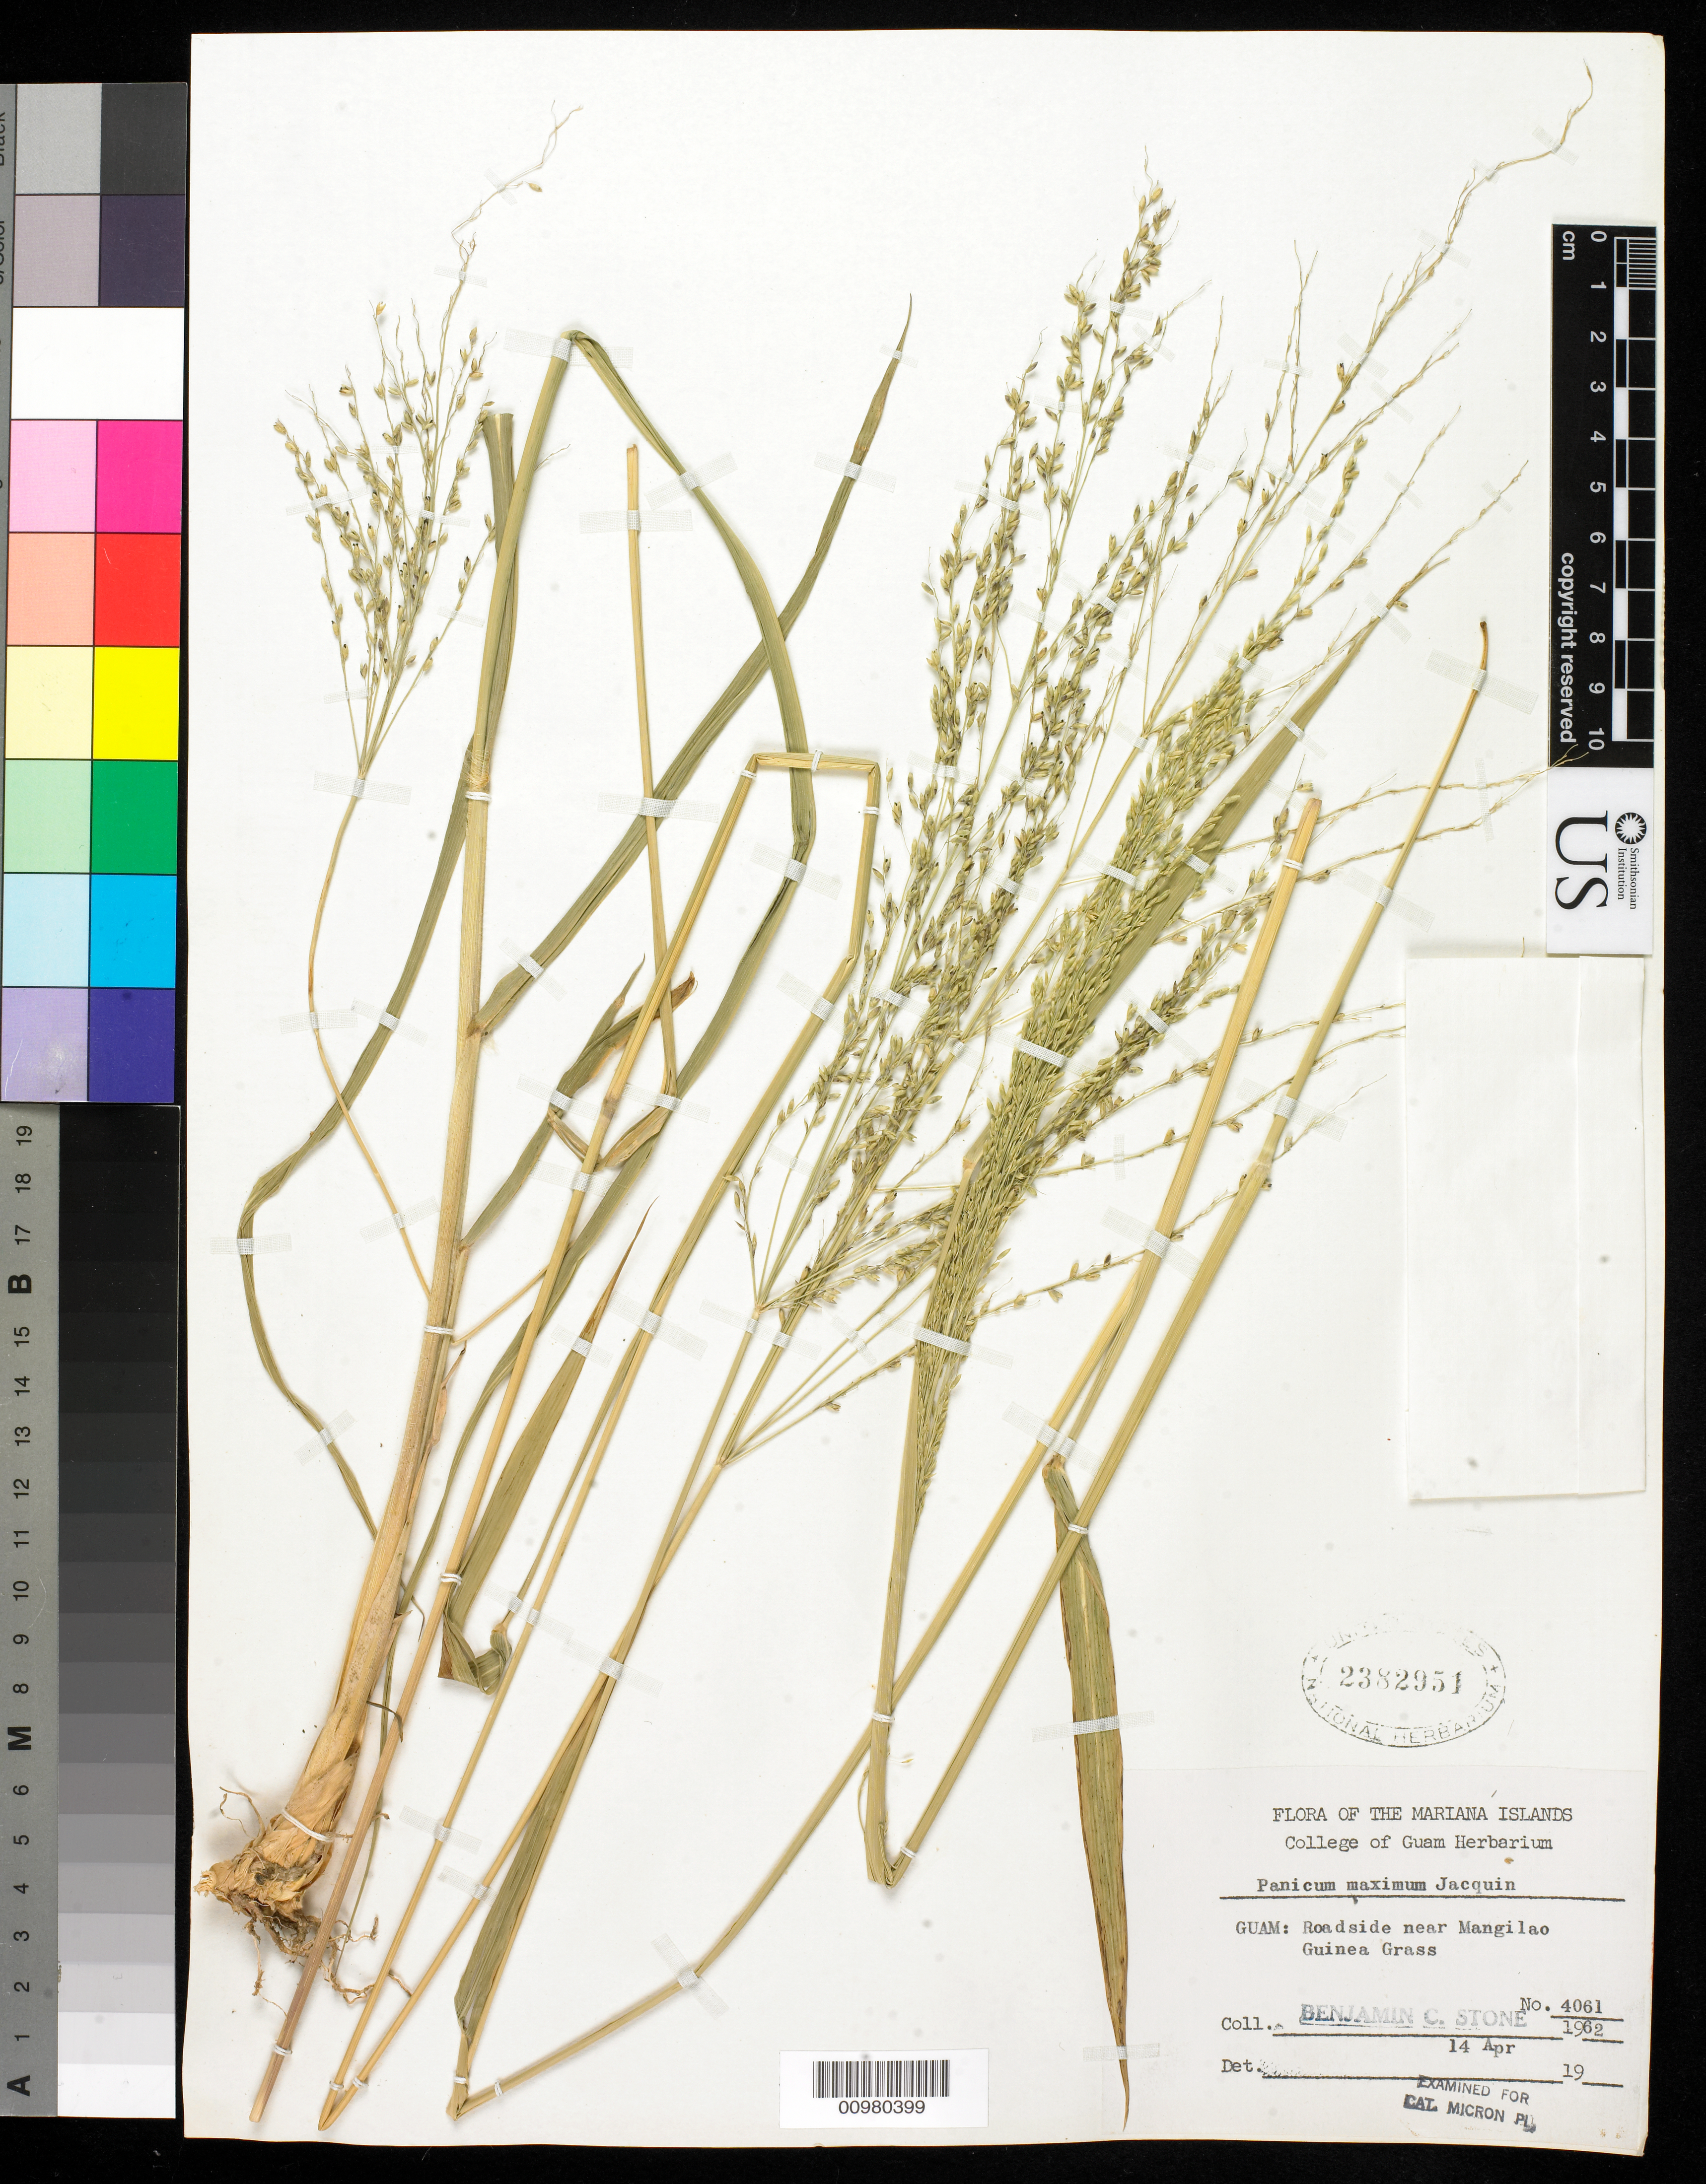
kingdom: Plantae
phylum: Tracheophyta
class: Liliopsida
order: Poales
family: Poaceae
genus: Panicum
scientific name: Panicum maximum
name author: Jacq.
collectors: B. C. Stone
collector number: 4061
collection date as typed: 14 Apr 1962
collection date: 1962-04-14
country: Guam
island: Guam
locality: Roadside near Mangilao.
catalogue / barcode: US 2382951